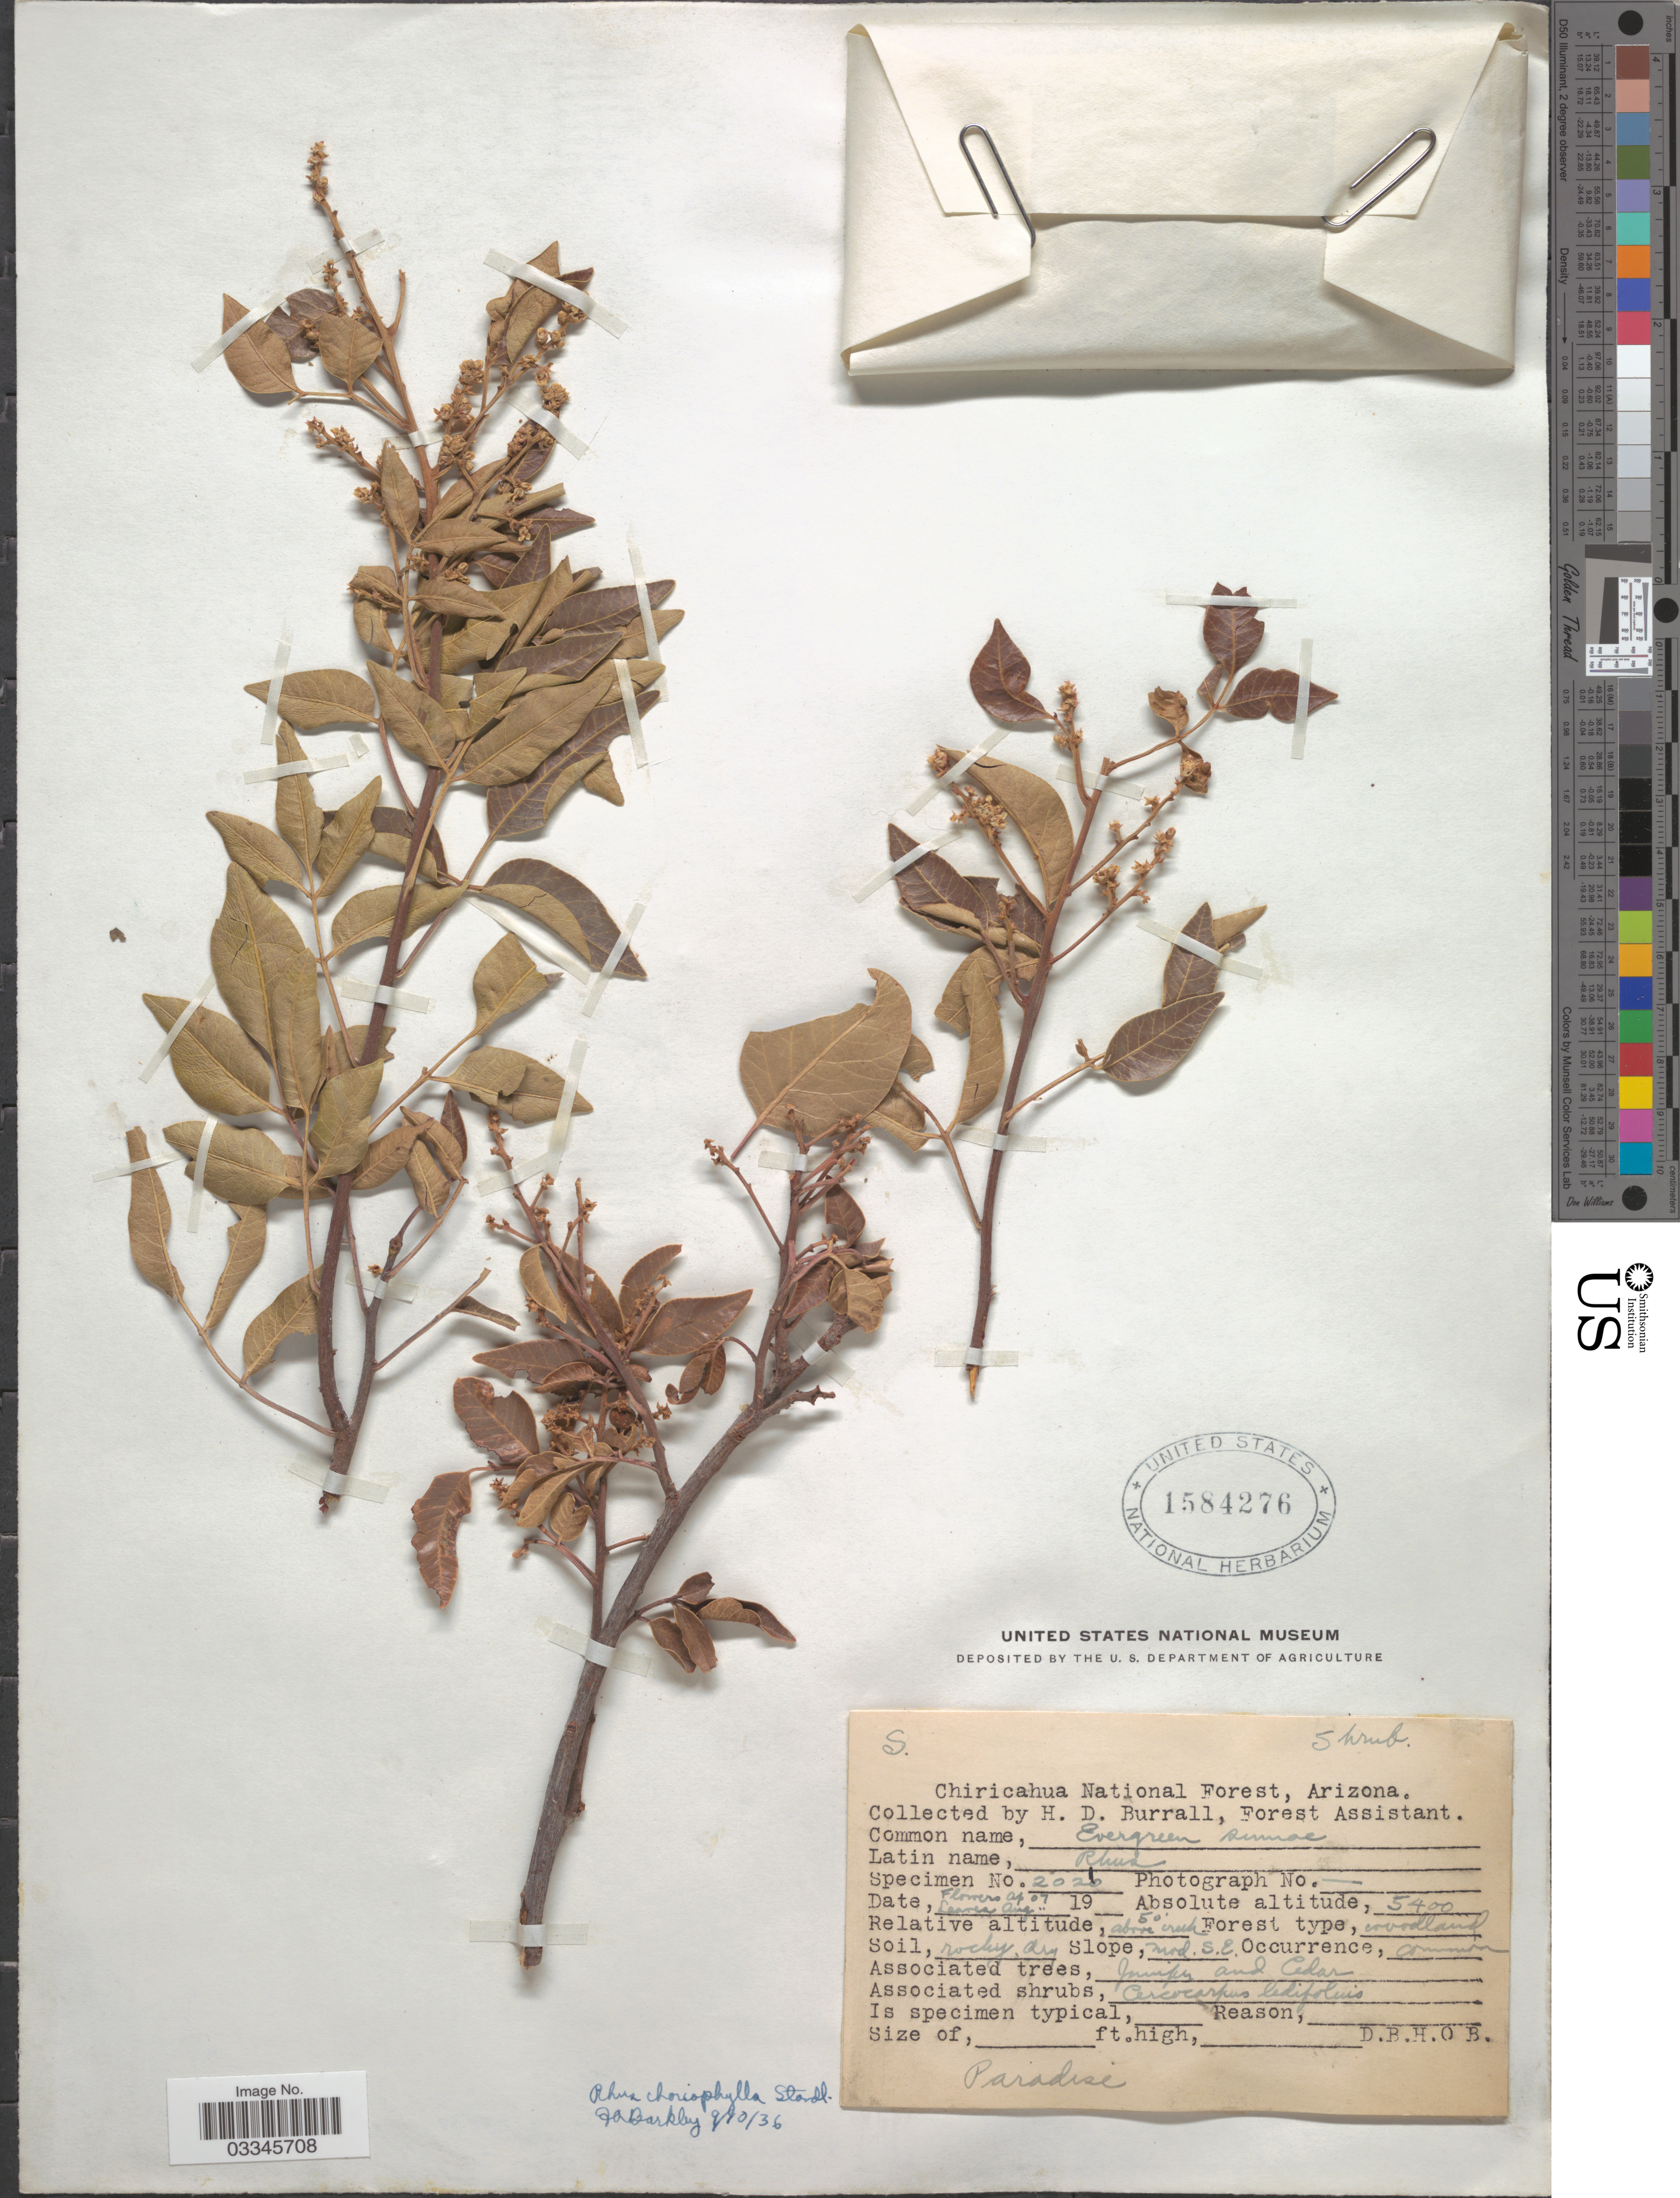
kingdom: Plantae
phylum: Tracheophyta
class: Magnoliopsida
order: Sapindales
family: Anacardiaceae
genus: Rhus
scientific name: Rhus choriophylla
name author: Wooton & Standl.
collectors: H. Burrall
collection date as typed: Transcribed d/m/y: /4/7 to /8/7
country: United States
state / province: Arizona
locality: Chiricahua National Forest. Slope, Mrd. SE. Paradise.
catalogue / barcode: US 1584276